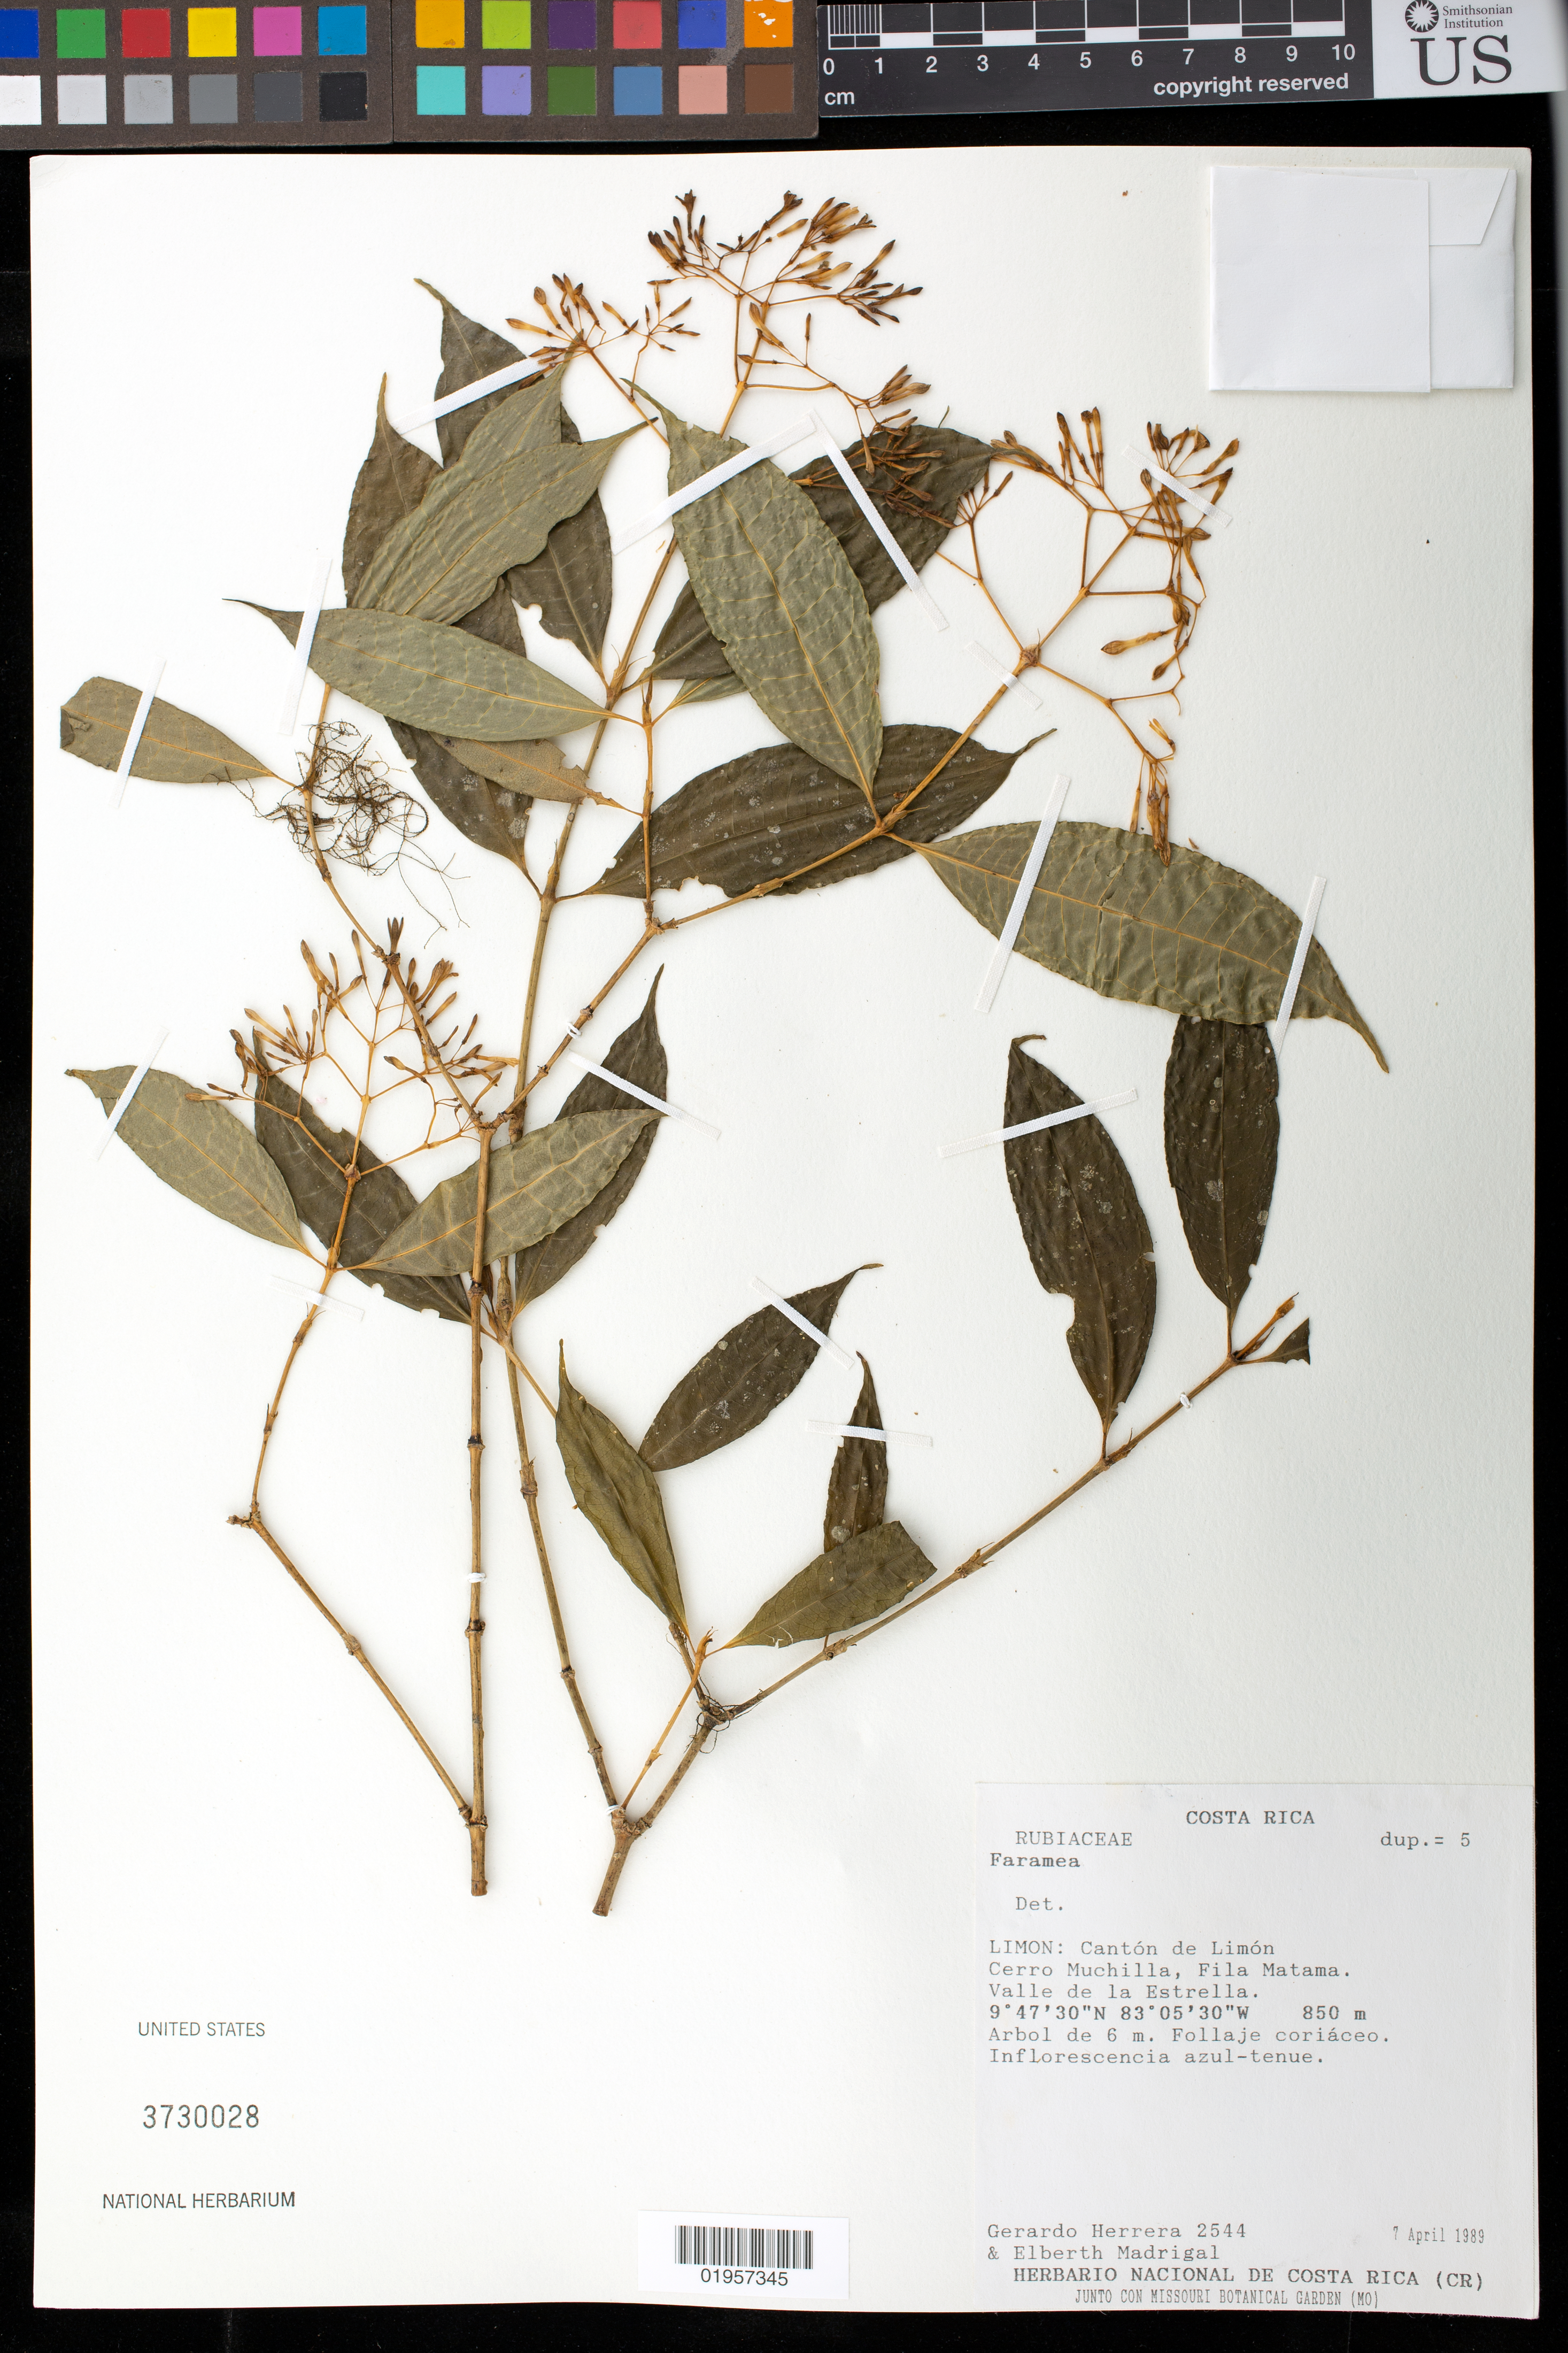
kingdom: Plantae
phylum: Tracheophyta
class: Magnoliopsida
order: Gentianales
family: Rubiaceae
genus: Faramea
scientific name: Faramea sp.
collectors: G. Herrera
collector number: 2544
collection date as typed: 07 Apr 1989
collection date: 1989-04-07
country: Costa Rica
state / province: Limón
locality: Cantón Limón, Dist. Valle La Estrella, Cerro Muchilla, Fila Matama.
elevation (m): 850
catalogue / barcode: US 3730028